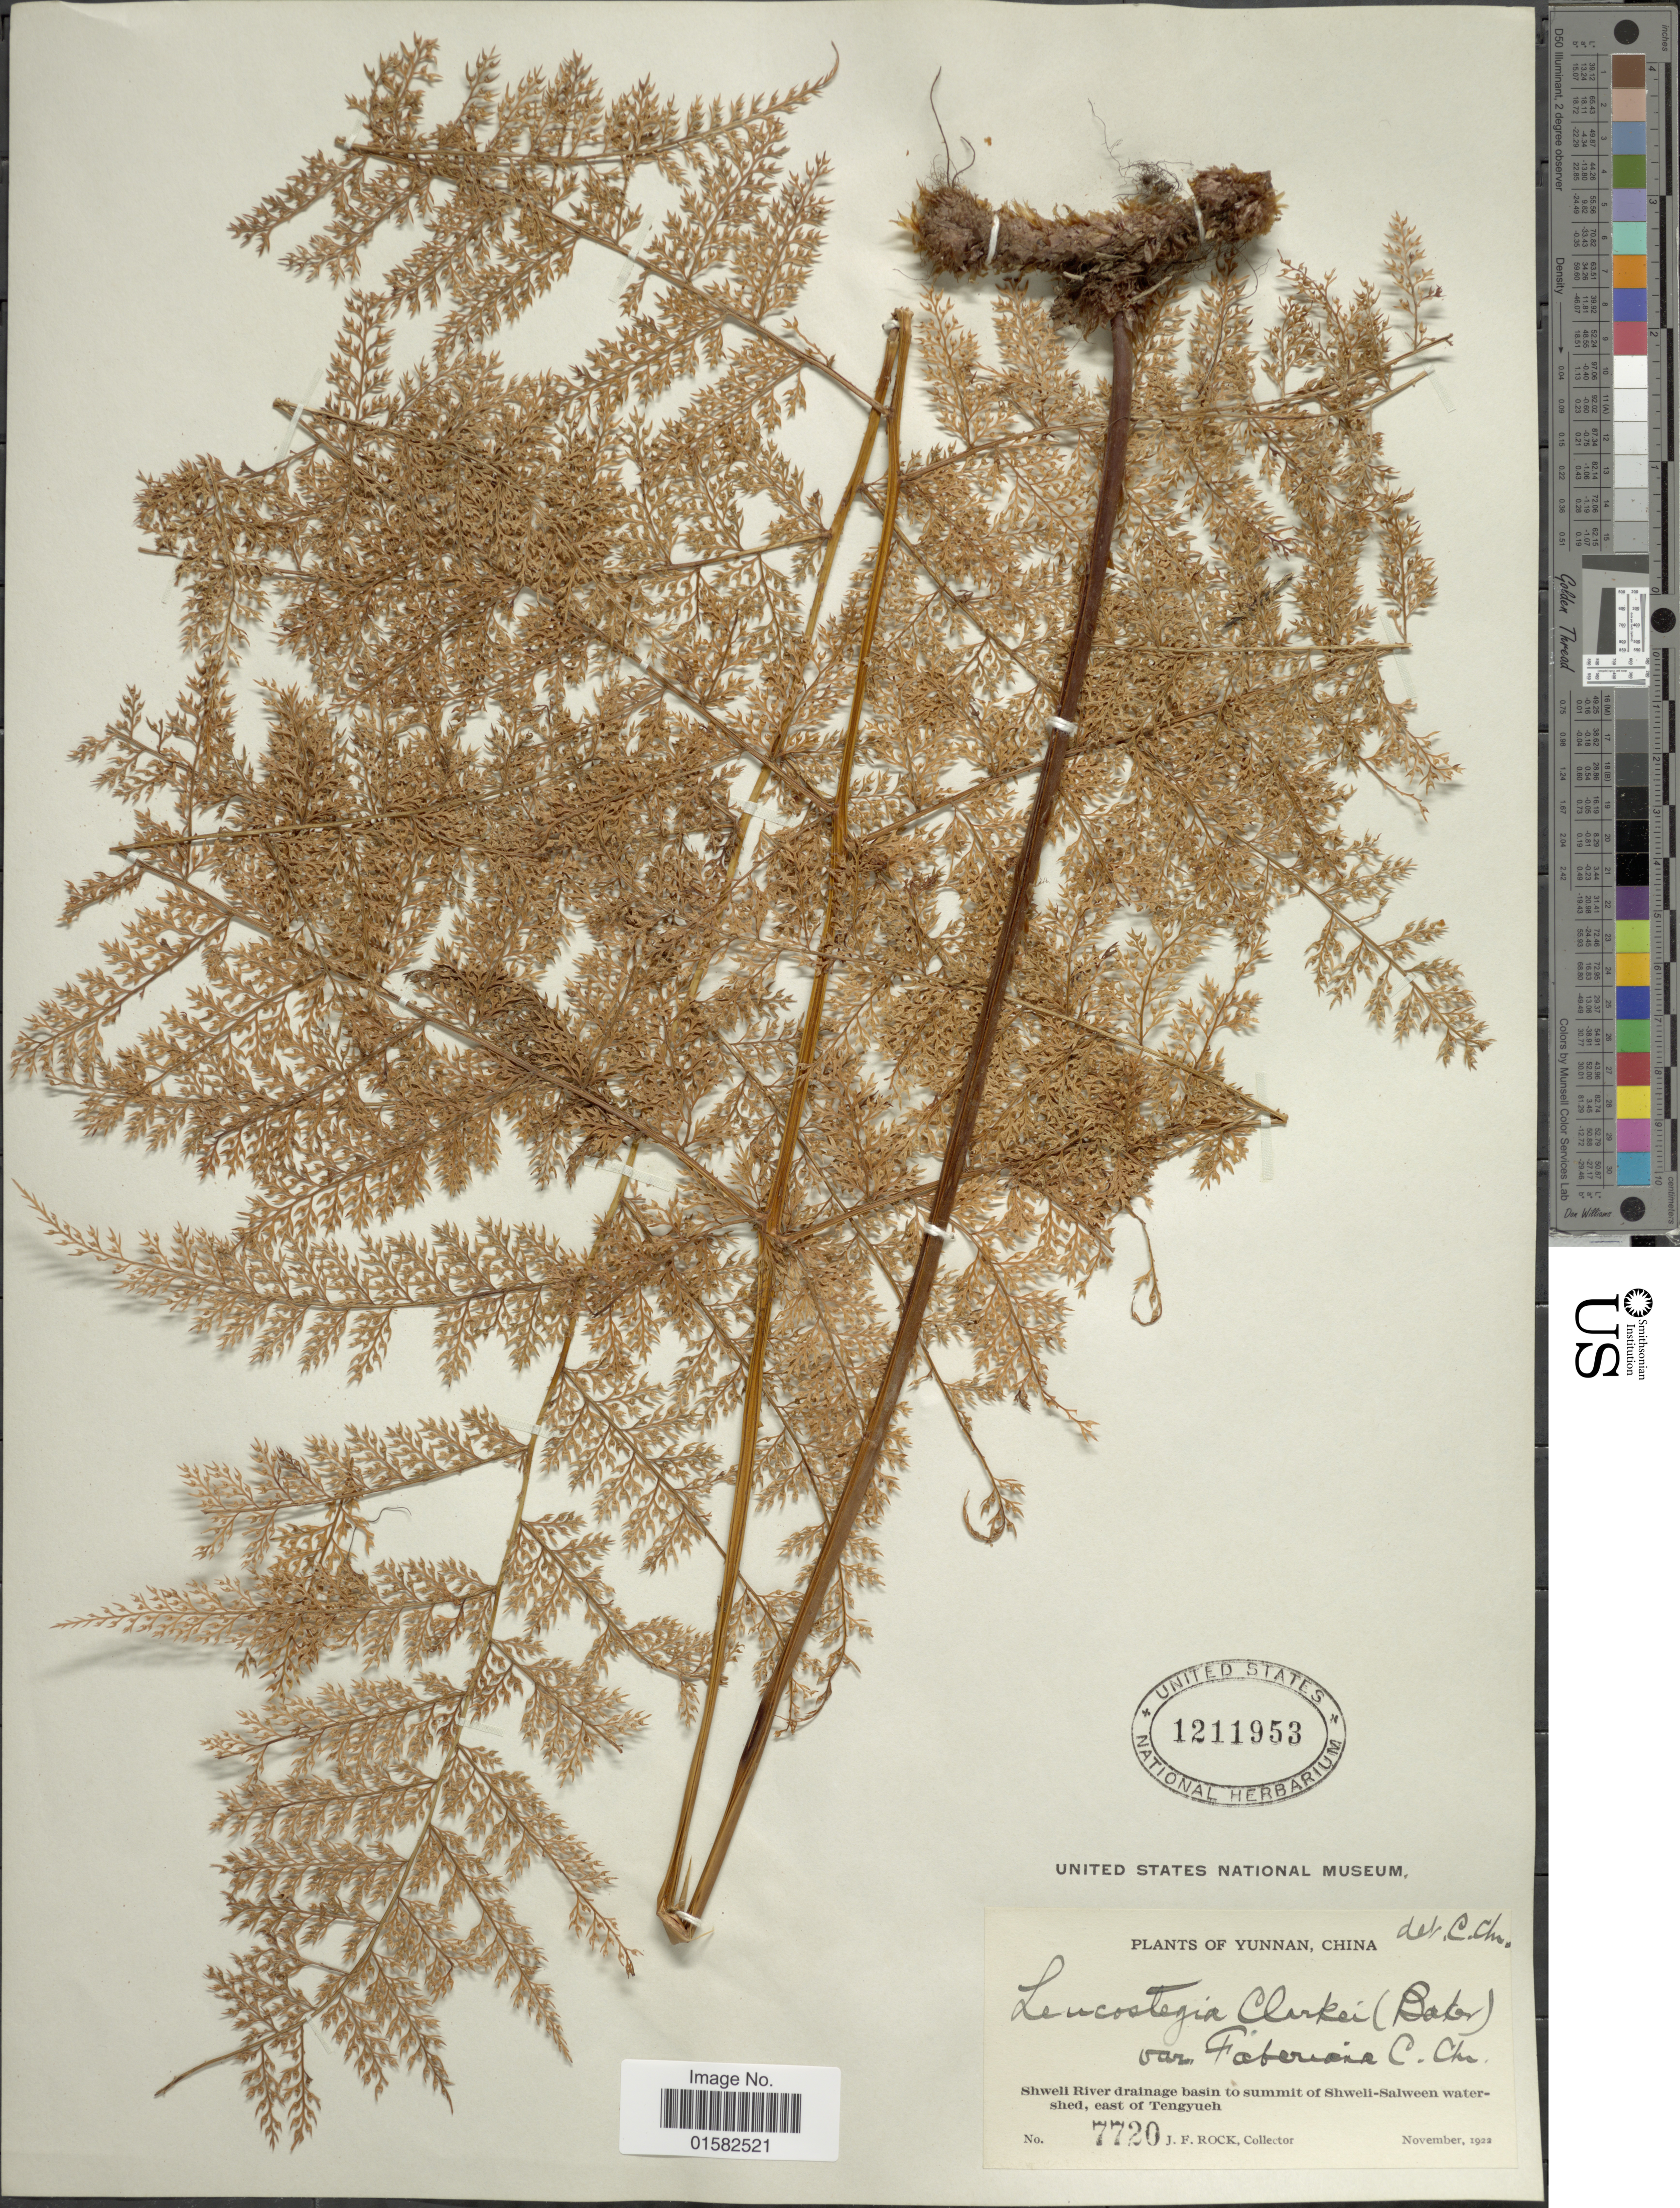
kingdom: Plantae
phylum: Tracheophyta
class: Polypodiopsida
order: Polypodiales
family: Davalliaceae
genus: Araiostegiella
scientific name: Araiostegiella faberiana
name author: (C. Chr.) M. Kato & Tsutsumi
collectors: J. Rock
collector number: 7720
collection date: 1922-11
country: China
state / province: Yunnan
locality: Shwell River drainage basin to summit of Shwell-Salween watershed, east of Tengyueh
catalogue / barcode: US 1211953